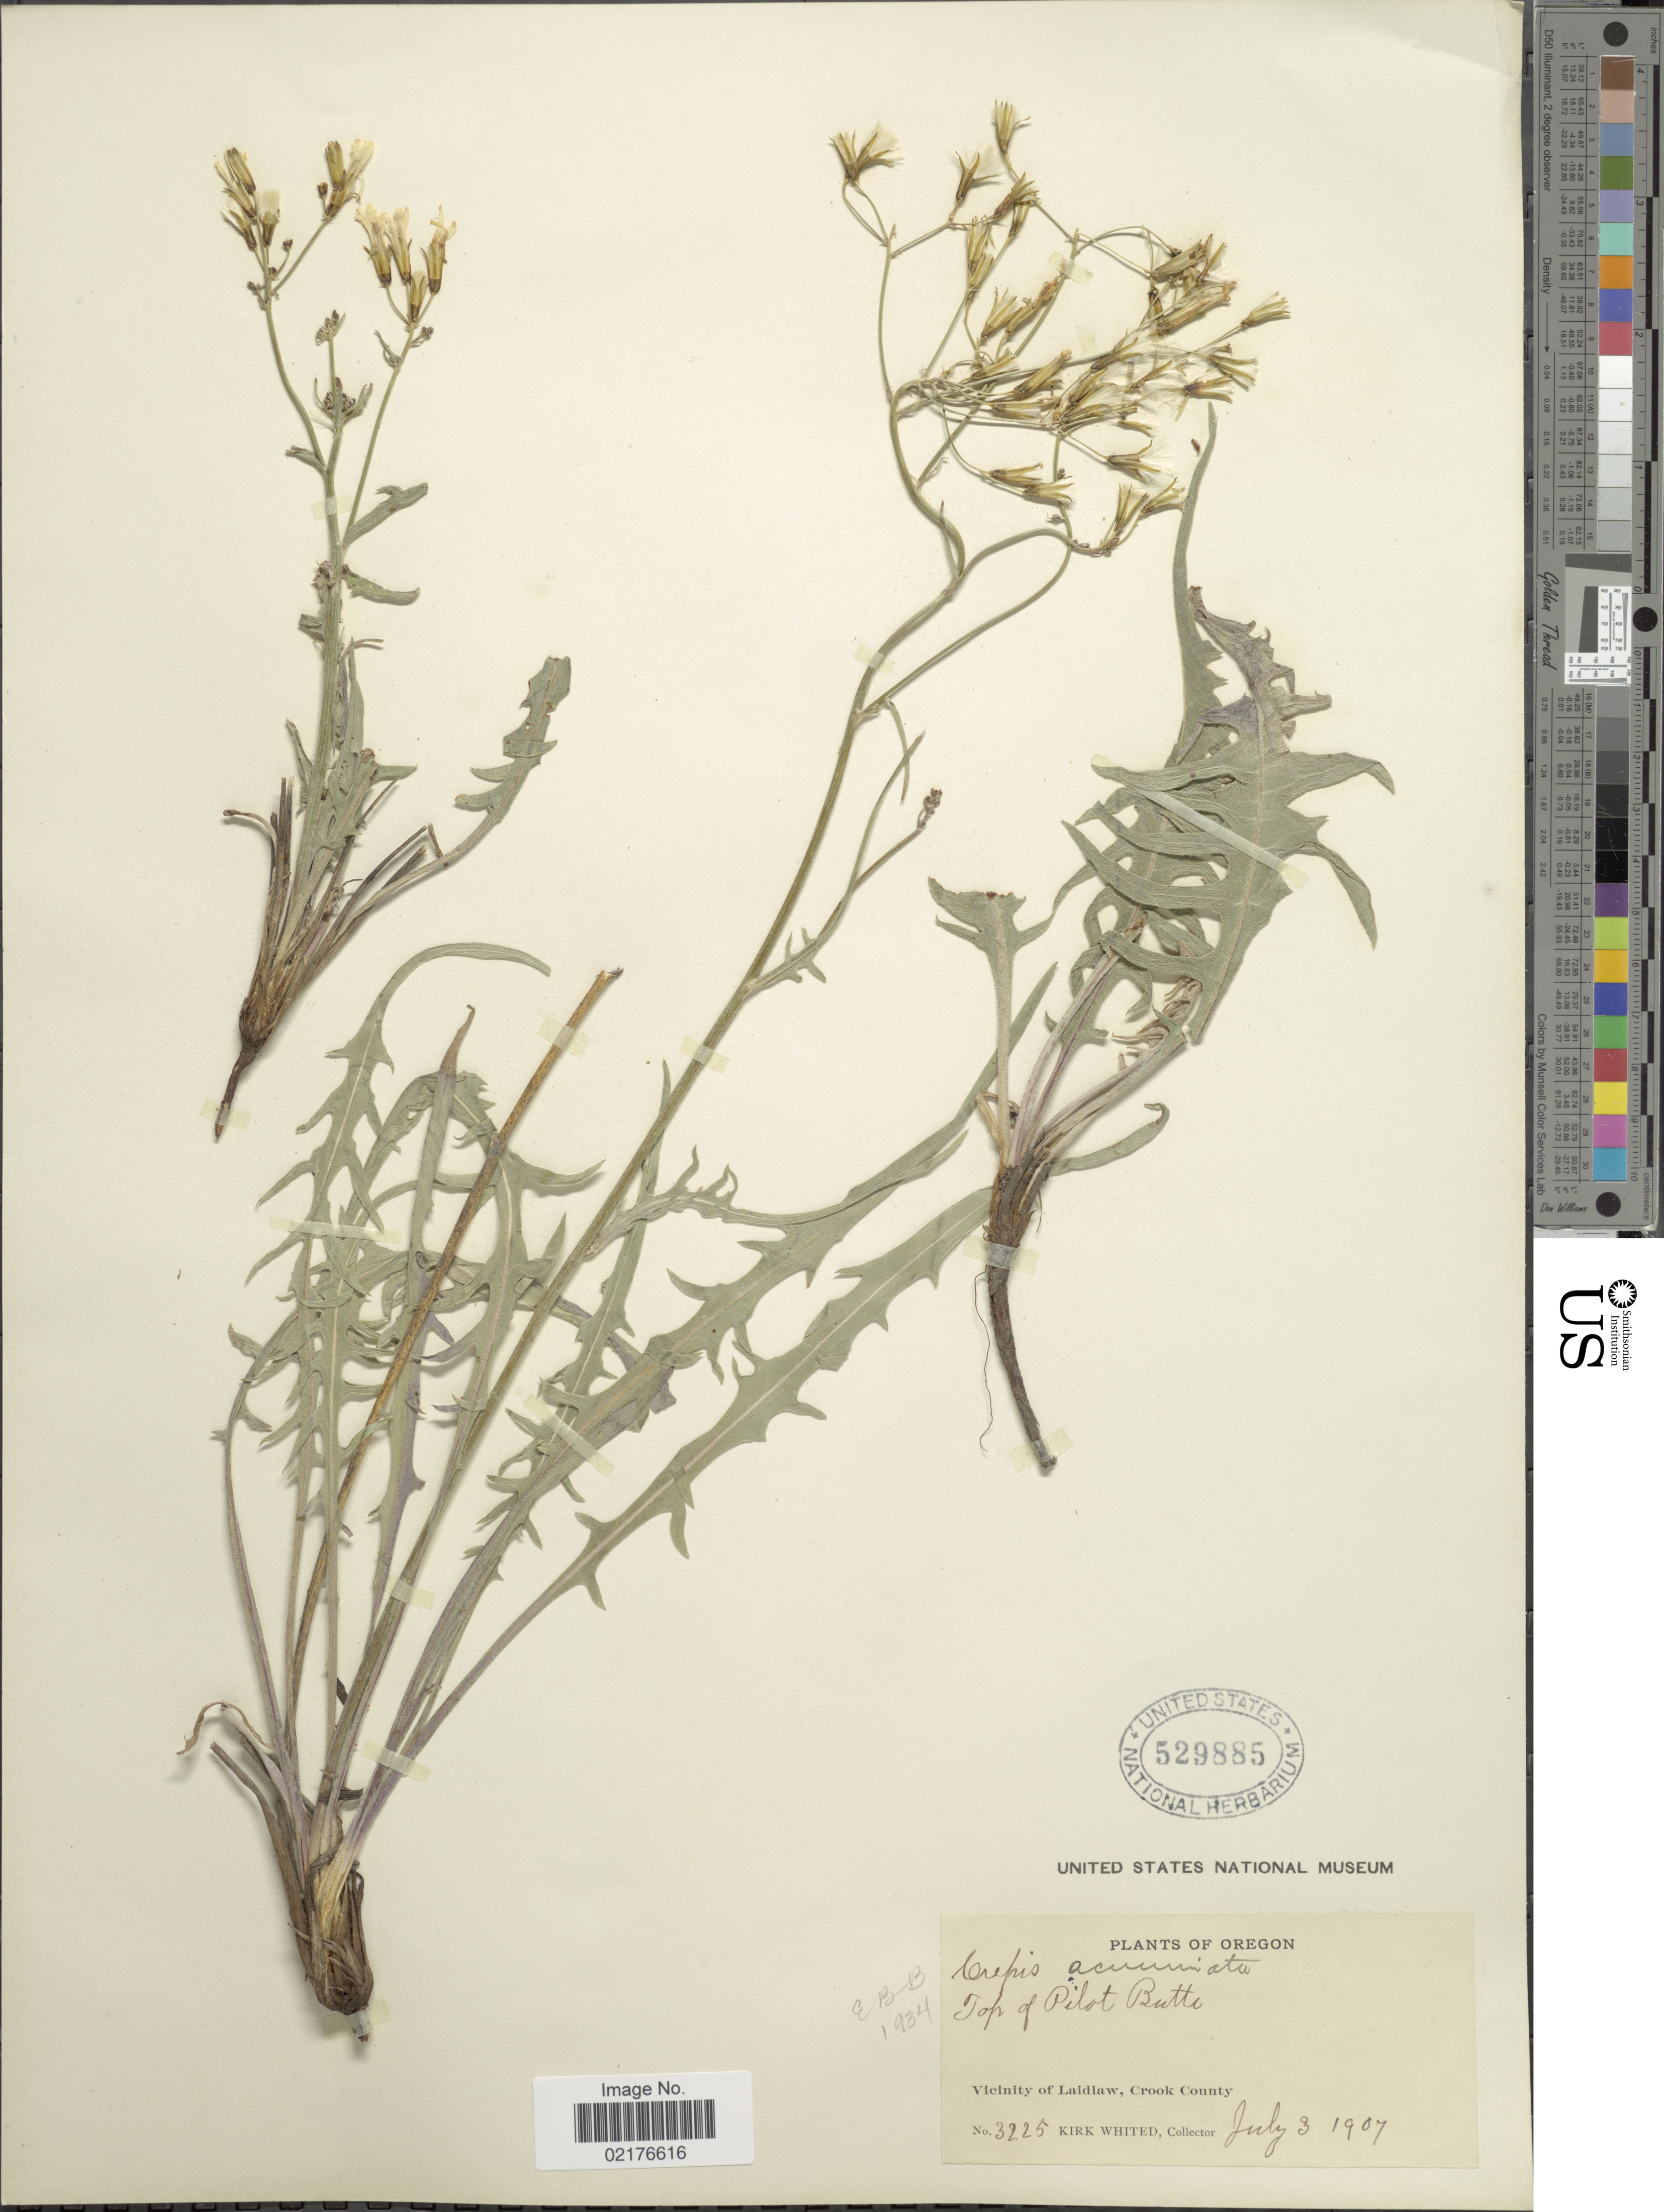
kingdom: Plantae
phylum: Tracheophyta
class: Magnoliopsida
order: Asterales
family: Asteraceae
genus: Crepis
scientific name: Crepis acuminata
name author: Nutt.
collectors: K. Whited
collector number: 3225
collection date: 1907-07-03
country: United States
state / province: Oregon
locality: Vicinity of Laidlaw, Crook County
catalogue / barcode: US 529885